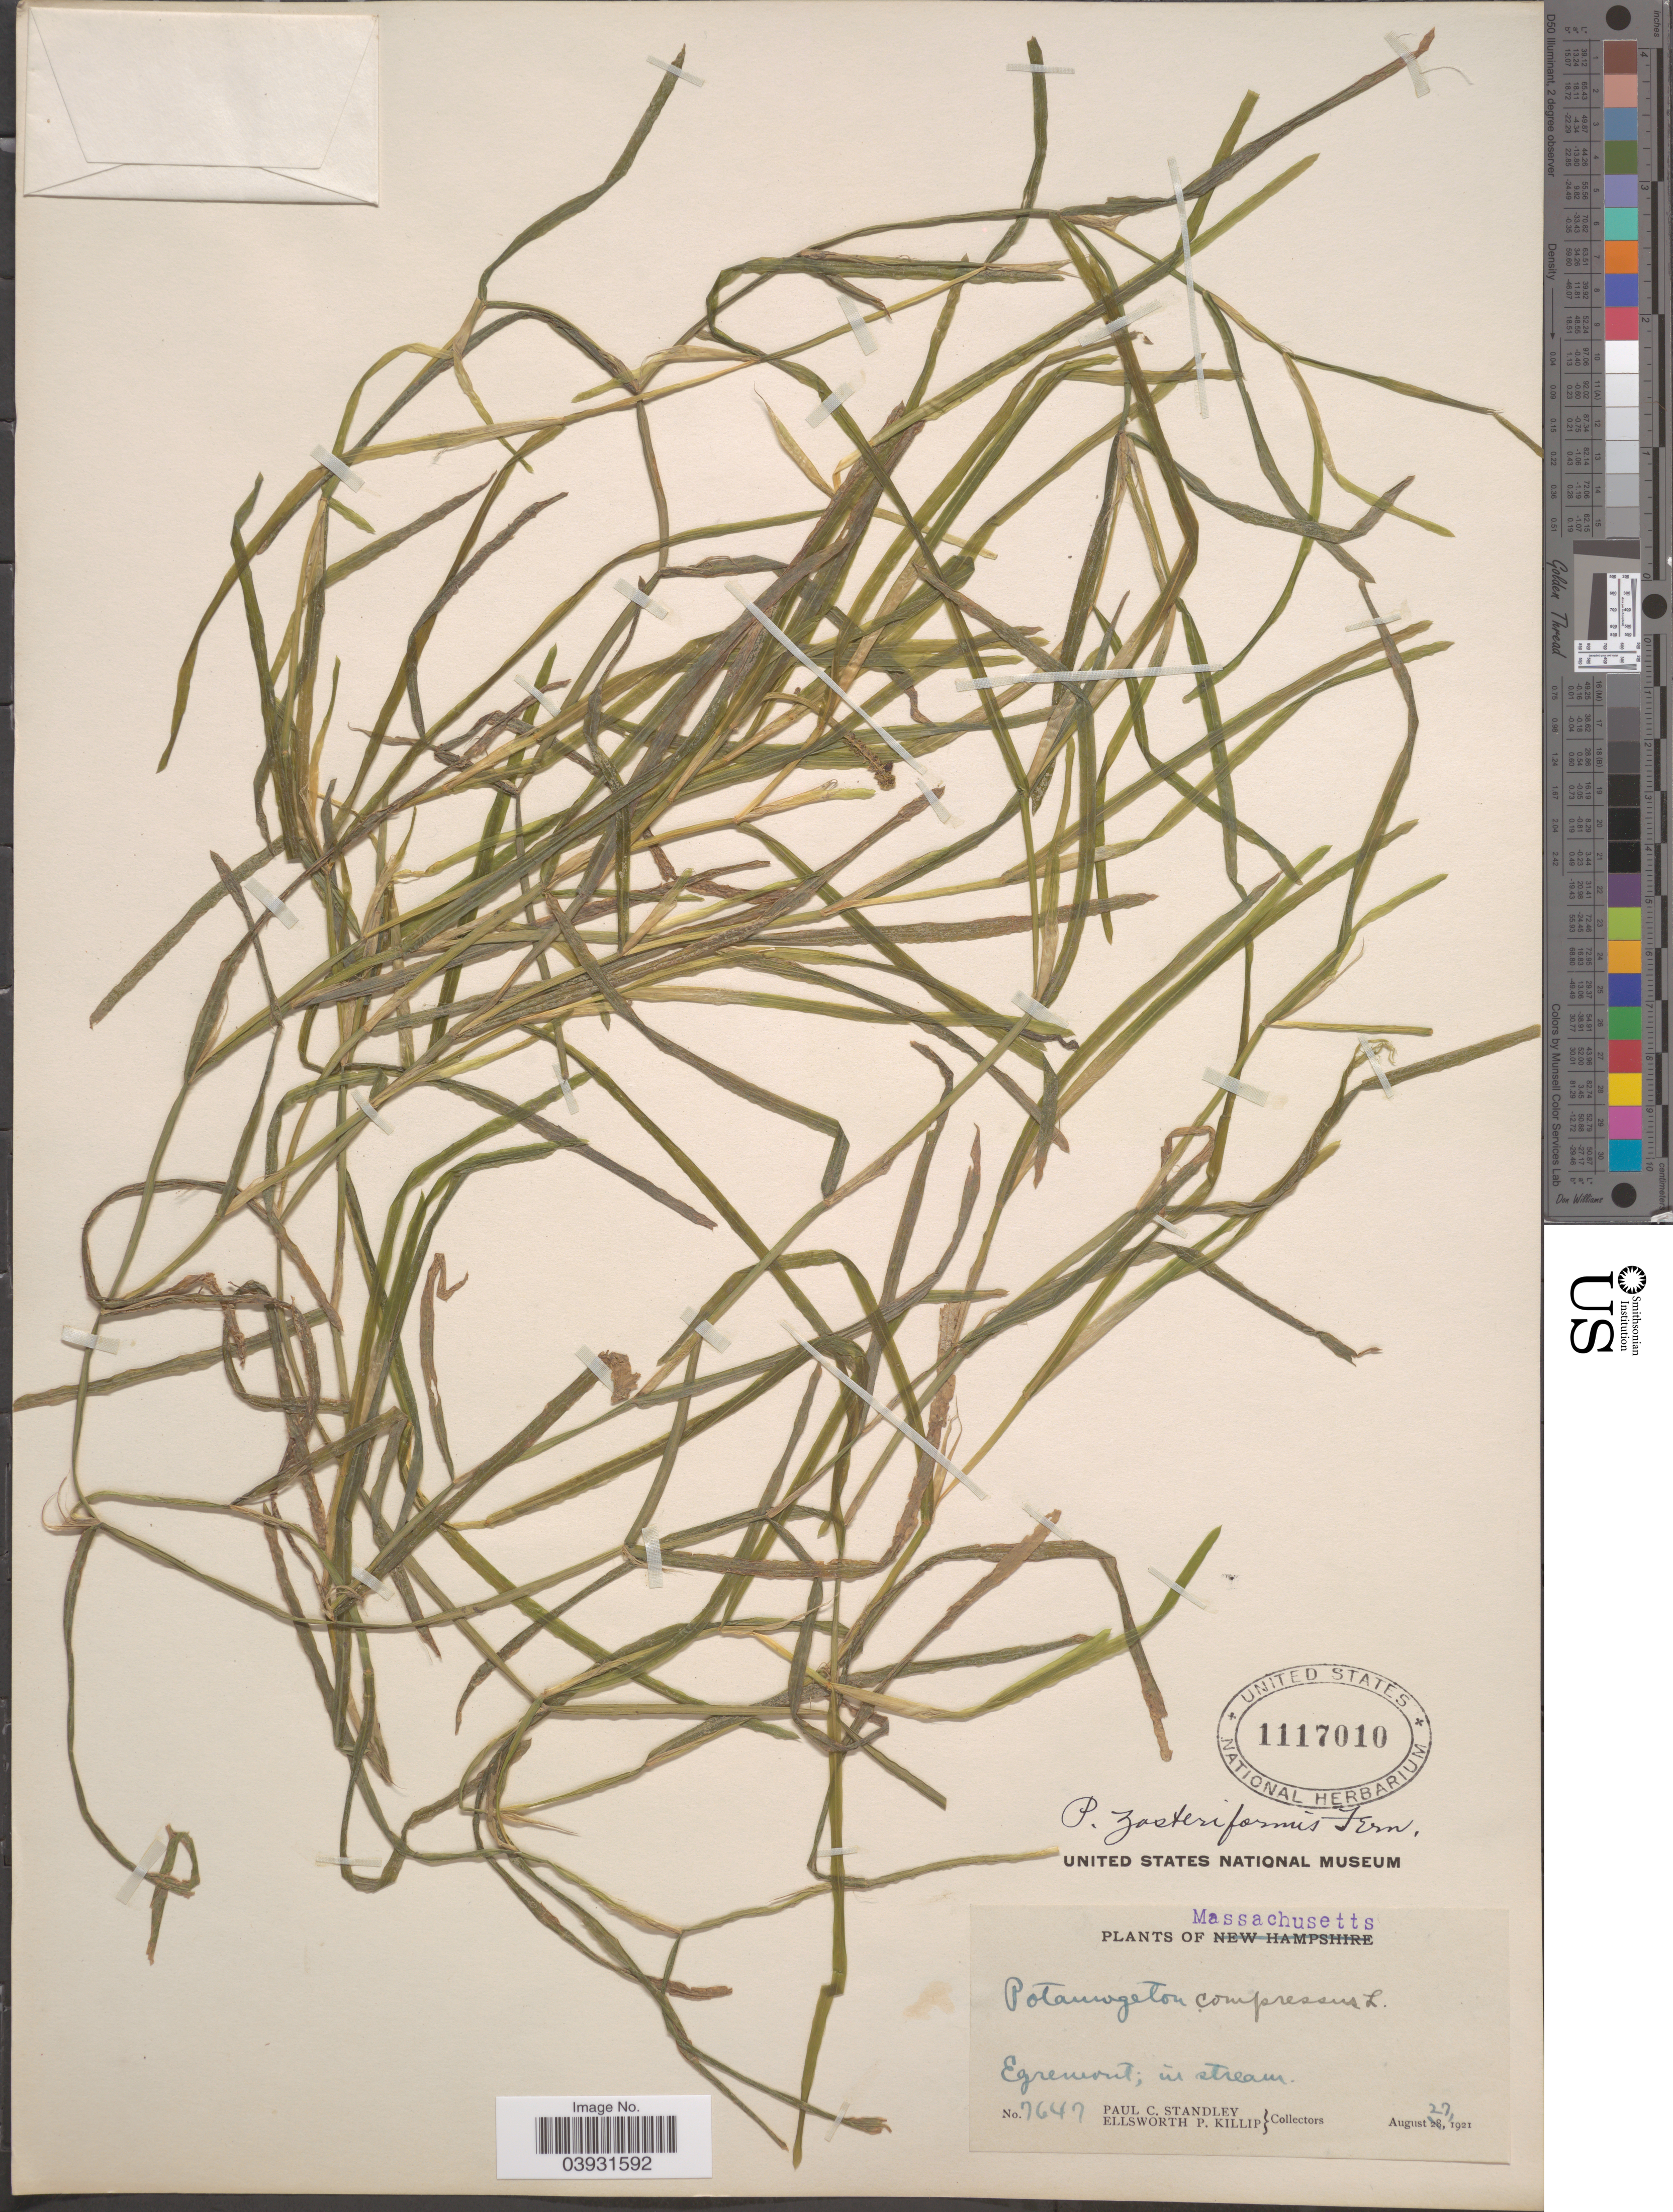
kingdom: Plantae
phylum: Tracheophyta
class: Liliopsida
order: Alismatales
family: Potamogetonaceae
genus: Potamogeton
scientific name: Potamogeton zosterifolius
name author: Schumach.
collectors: P. C. Standley & E. P. Killip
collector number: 7647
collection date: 1921-08-27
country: United States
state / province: Massachusetts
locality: Egremont.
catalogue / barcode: US 1117010